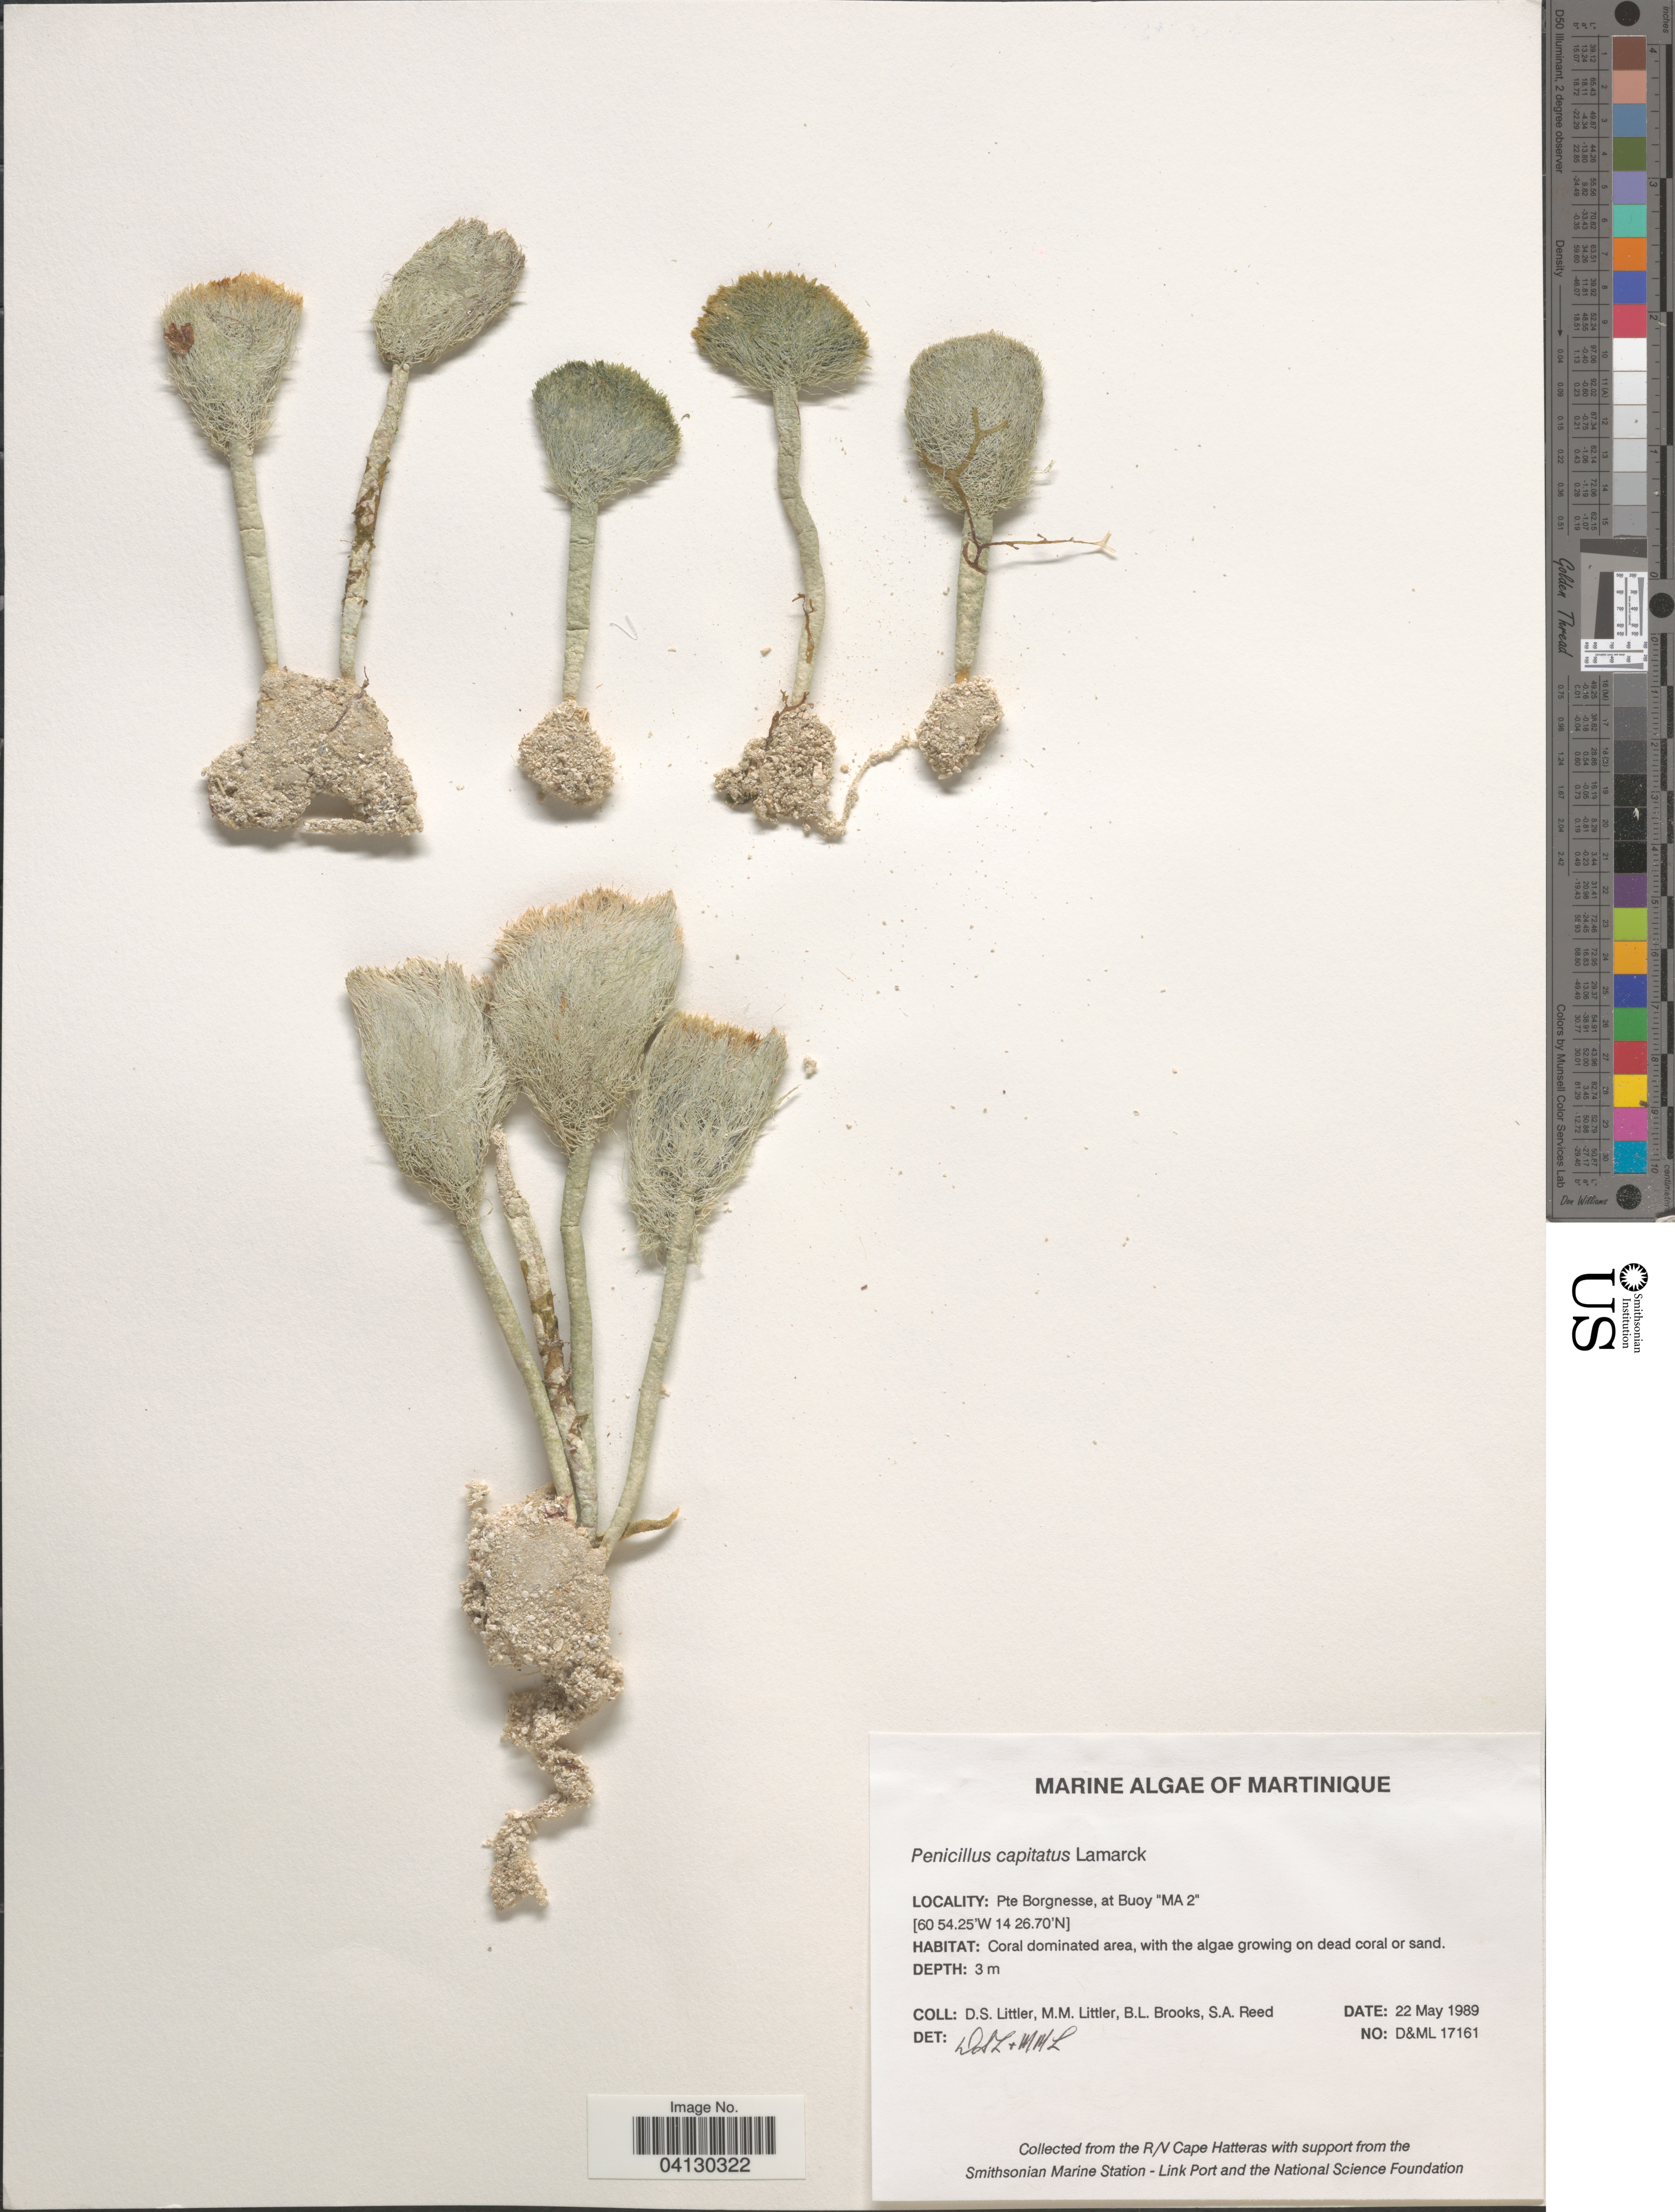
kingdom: Plantae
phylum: Chlorophyta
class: Ulvophyceae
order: Bryopsidales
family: Udoteaceae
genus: Penicillus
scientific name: Penicillus capitatus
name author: Lam.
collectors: D. S. Littler, B. Brooks & S. Reed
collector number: D&ML17161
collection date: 1989-05-22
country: Martinique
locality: Pte Borgnesse, at Buoy "MA 2".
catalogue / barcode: US 328955